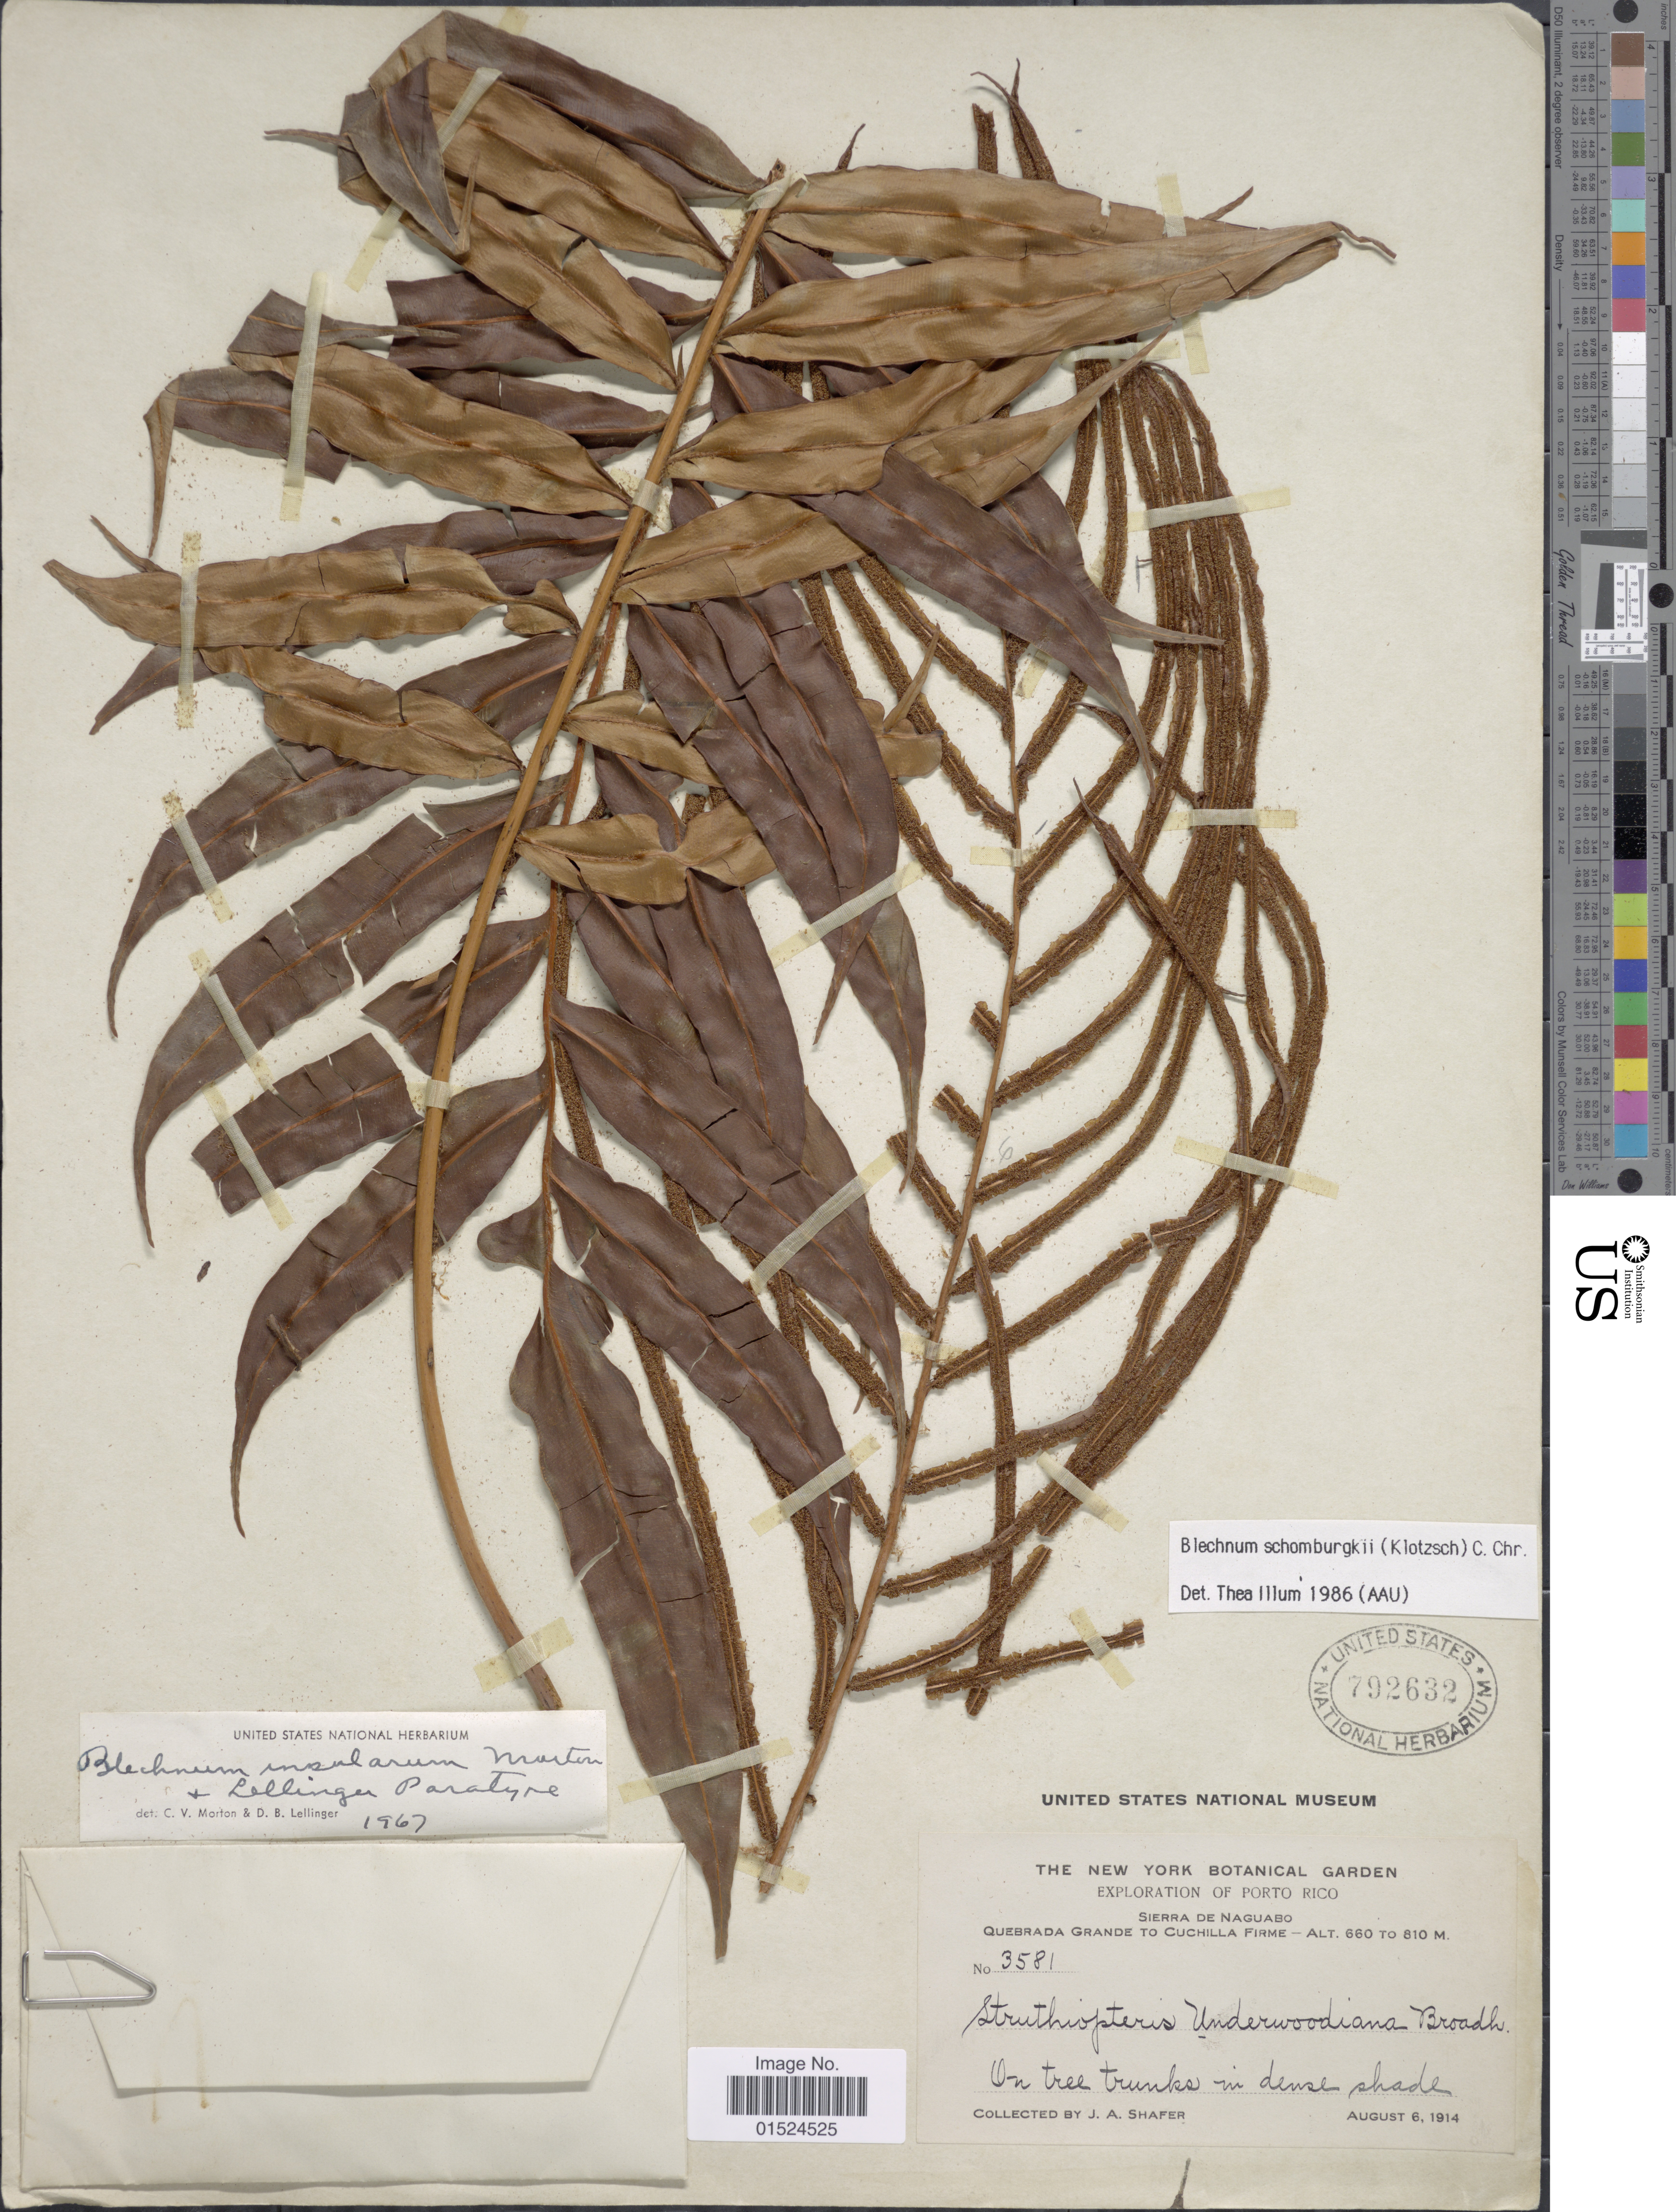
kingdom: Plantae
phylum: Tracheophyta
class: Polypodiopsida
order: Polypodiales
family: Blechnaceae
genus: Blechnum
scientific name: Blechnum schomburgkii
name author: (Klotzsch) C. Chr.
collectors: J. A. Shafer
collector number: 3581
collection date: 1914-08-06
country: Puerto Rico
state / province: Naguabo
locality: Sierra de Naguabo, Quebrada Grande to Cuchilla Firme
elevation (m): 660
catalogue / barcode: US 792632